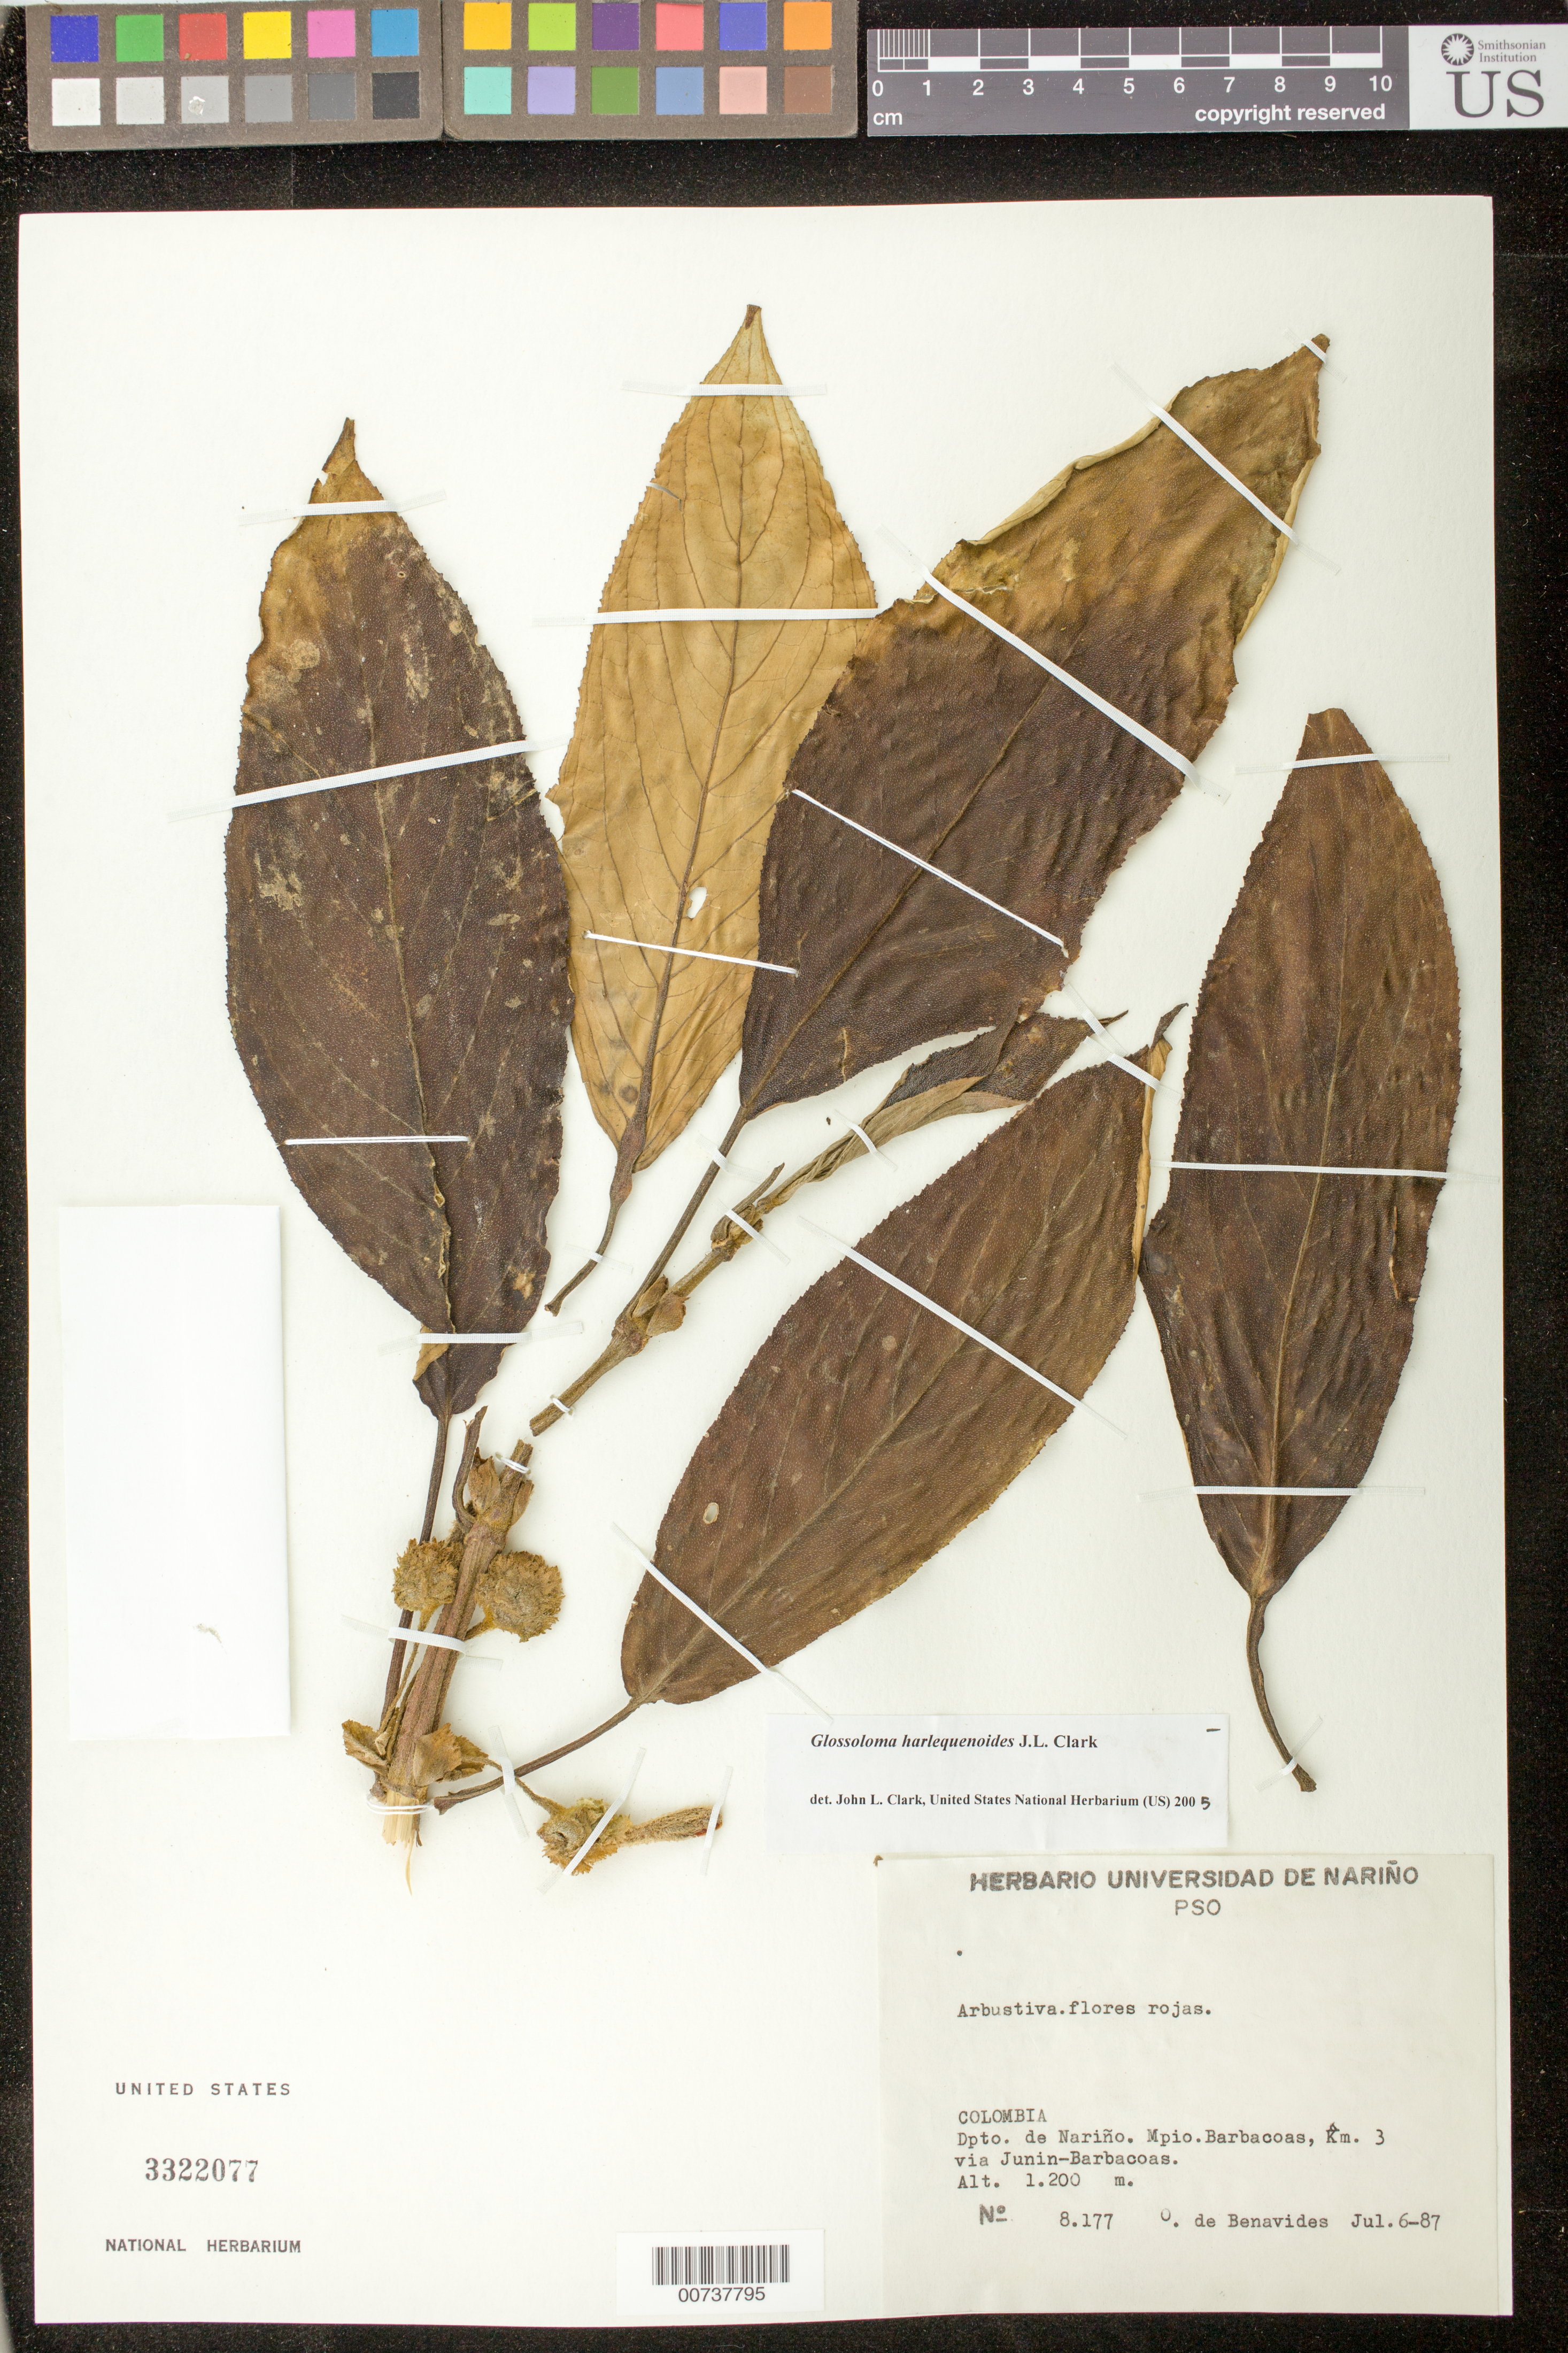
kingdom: Plantae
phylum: Tracheophyta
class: Magnoliopsida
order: Lamiales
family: Gesneriaceae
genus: Glossoloma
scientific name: Glossoloma harlequinoides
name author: J.L. Clark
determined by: Clark, J. L., (SEL), The Marie Selby Botanical Garden (UNITED STATES)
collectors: Olga S. de Benavides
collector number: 8177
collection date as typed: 06 Jul 1987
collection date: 1987-07-06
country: Colombia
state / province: Nariño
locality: Mpio. Barbacosas, km 3 via Junin-Barbacoas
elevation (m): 1200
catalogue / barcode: US 3322077